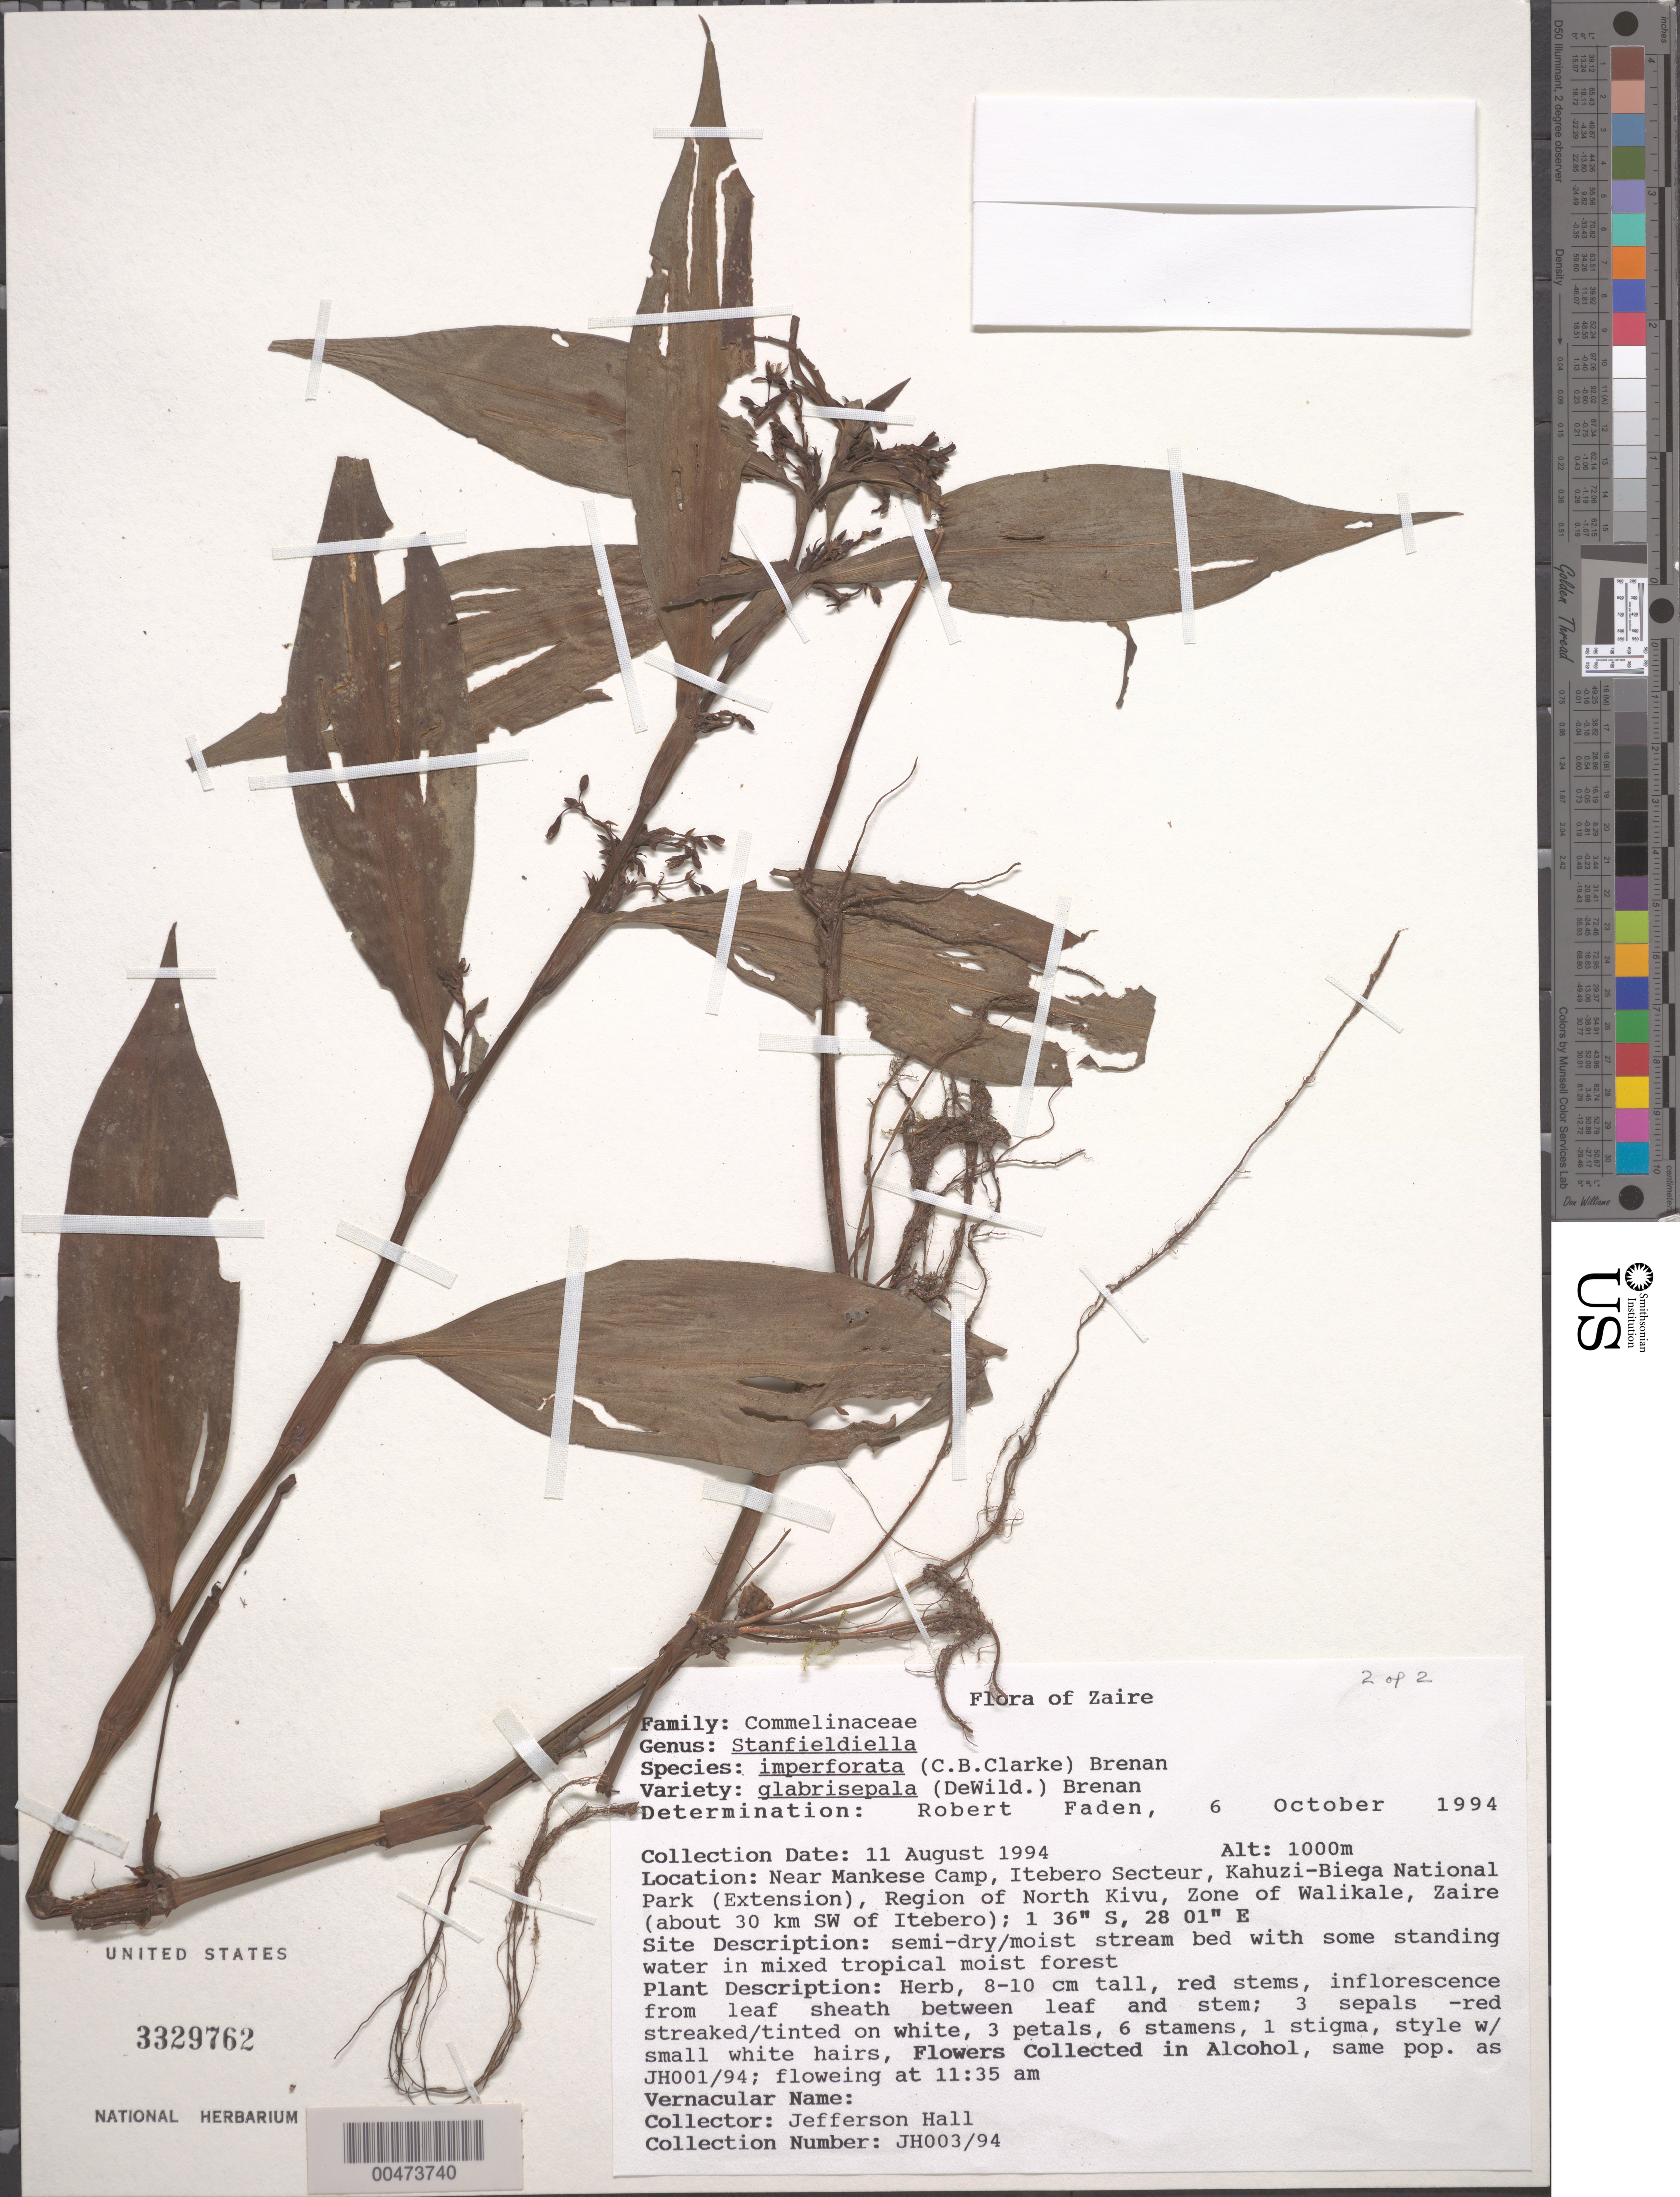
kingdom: Plantae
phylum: Tracheophyta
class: Liliopsida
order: Commelinales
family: Commelinaceae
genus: Stanfieldiella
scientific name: Stanfieldiella imperforata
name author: (C.B. Clarke) Brenan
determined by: Faden, Robert B., (US), Smithsonian Institution - National Museum of Natural History (UNITED STATES)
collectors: J. Hall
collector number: Jh003/94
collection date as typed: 11 Aug 1994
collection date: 1994-08-11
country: Congo, Democratic Republic of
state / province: Sud-Kivu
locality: Near Mankese camp,Kahuzi-Biega National Park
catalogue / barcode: US 3329762